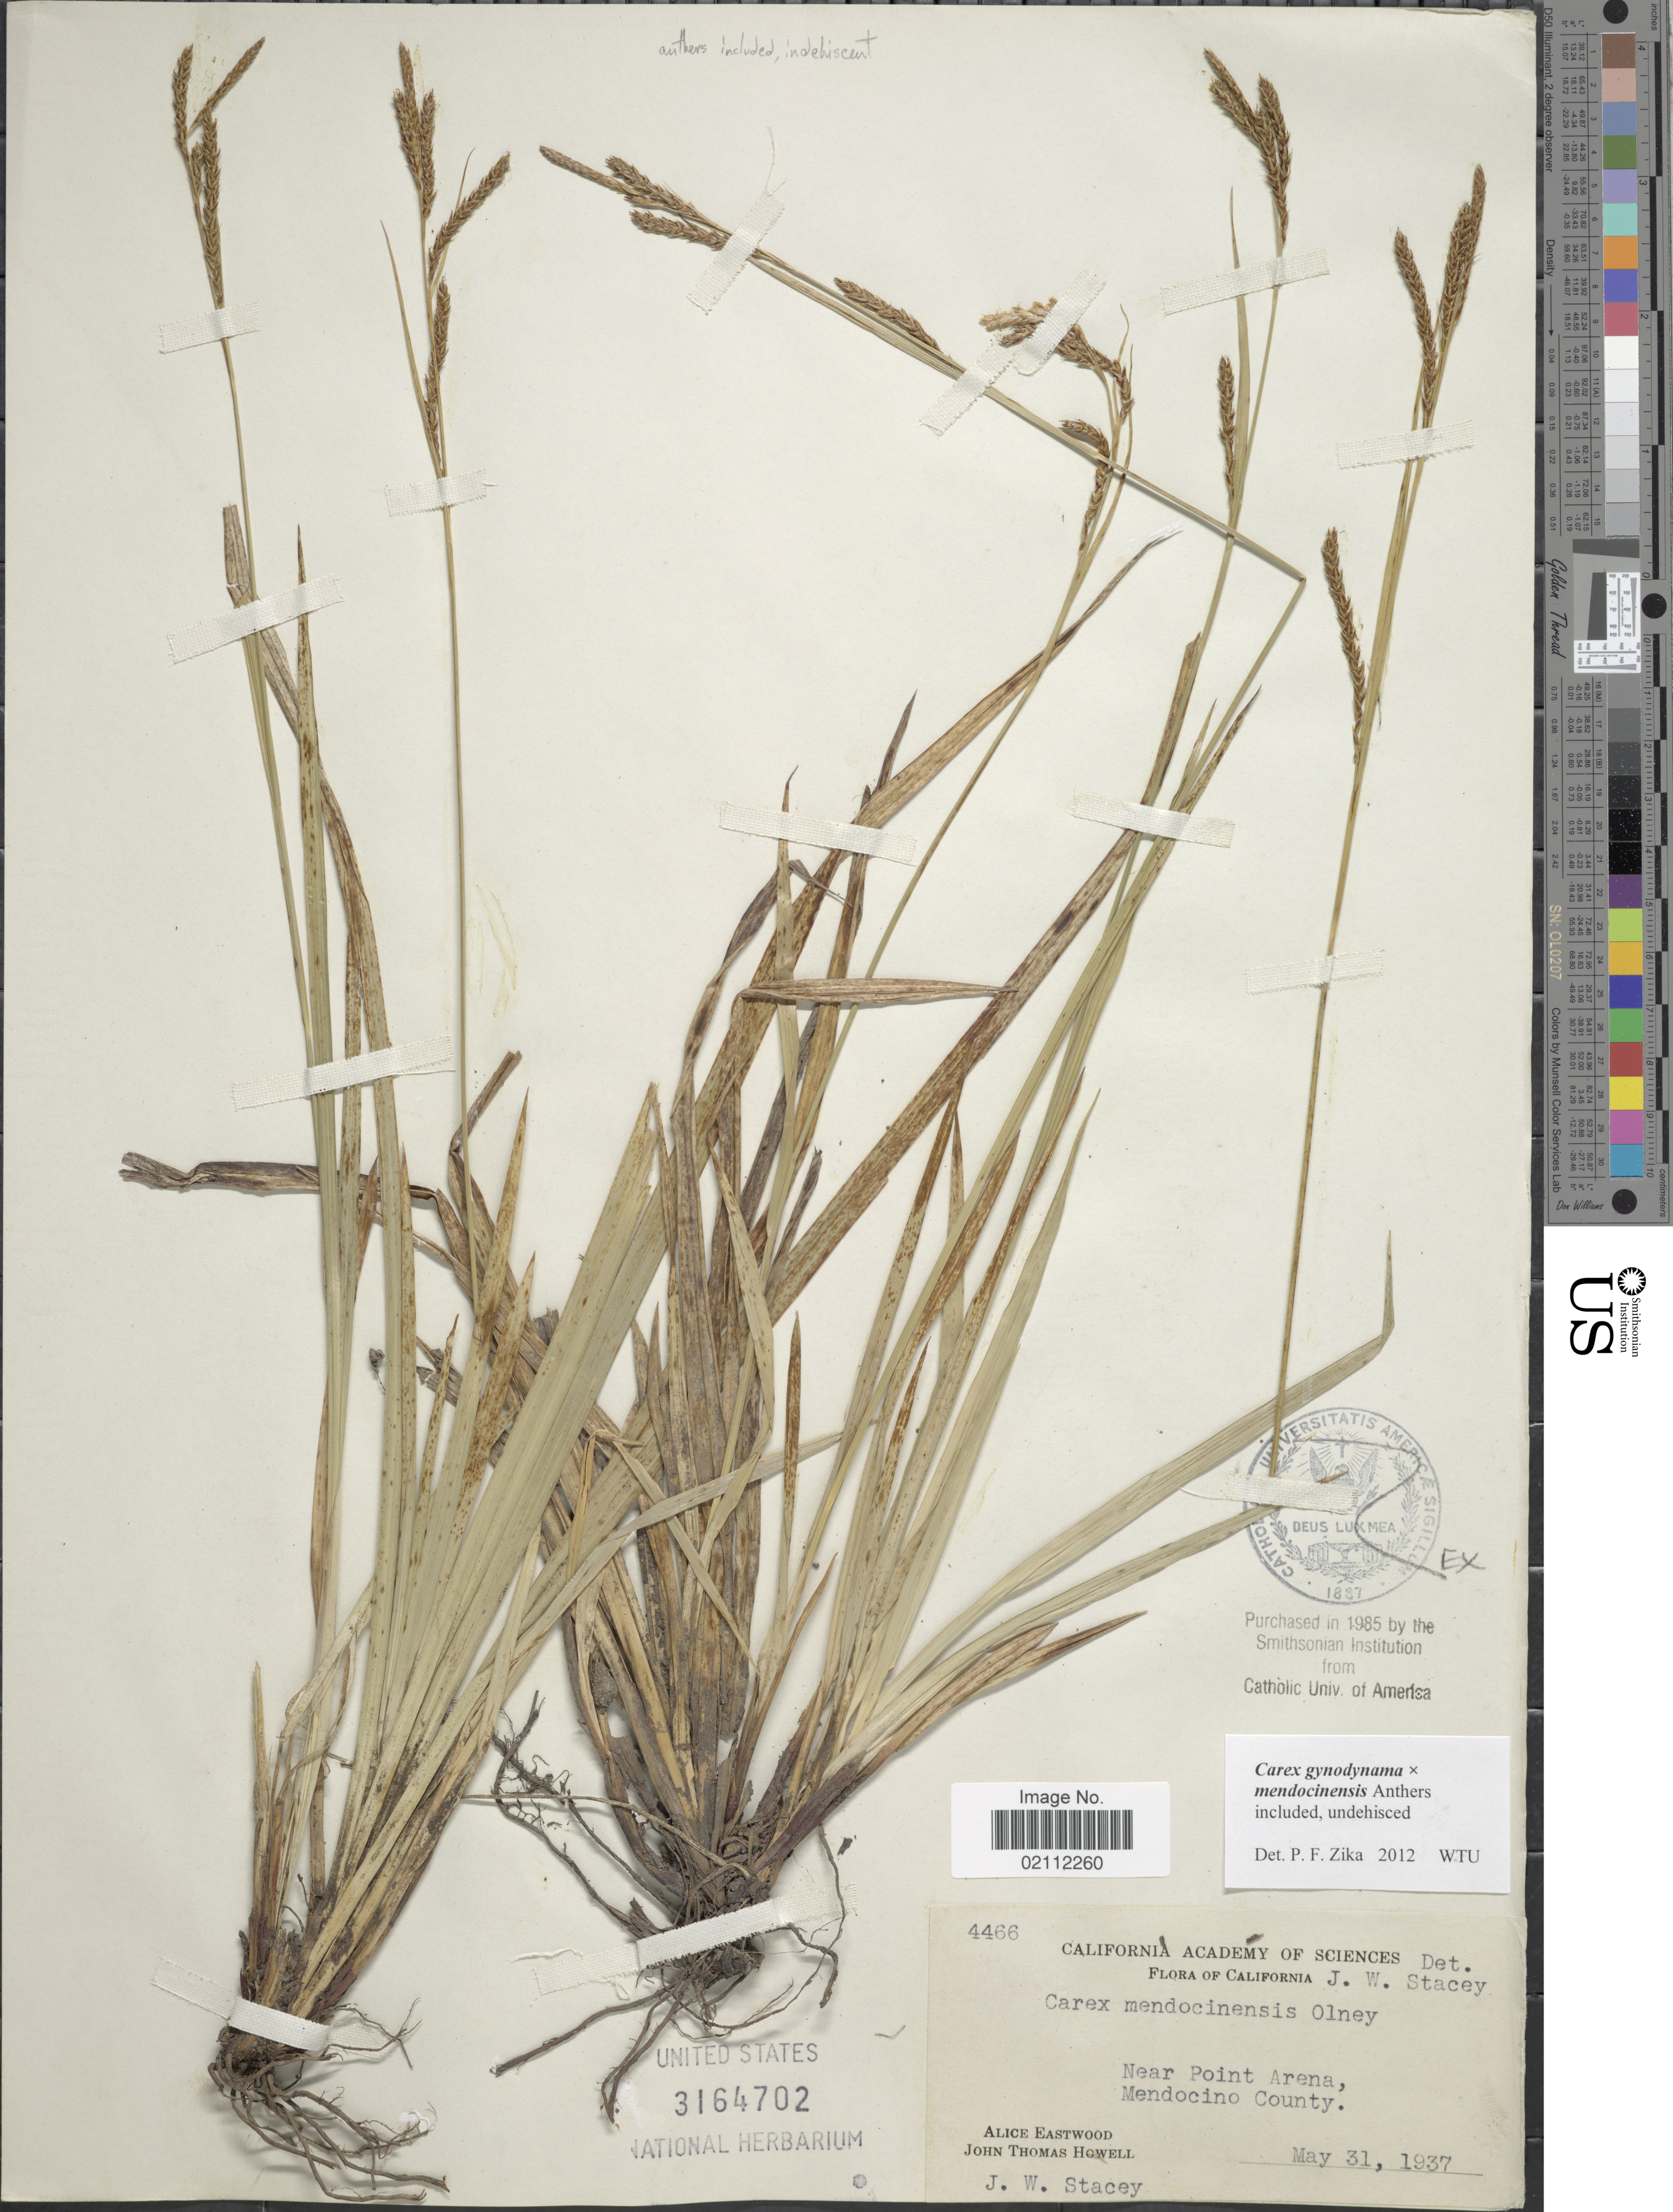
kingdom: Plantae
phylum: Tracheophyta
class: Liliopsida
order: Poales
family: Cyperaceae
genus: Carex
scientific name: Carex gynodynama x C. mendocinensis Olney ex W. Boott in S. Watson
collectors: A. Eastwood, J. T. Howell & J. W. Stacey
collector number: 4466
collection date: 1937-05-31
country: United States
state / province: California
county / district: Mendocino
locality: Near Point Arena, Mendocino County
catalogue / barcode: US 3164702